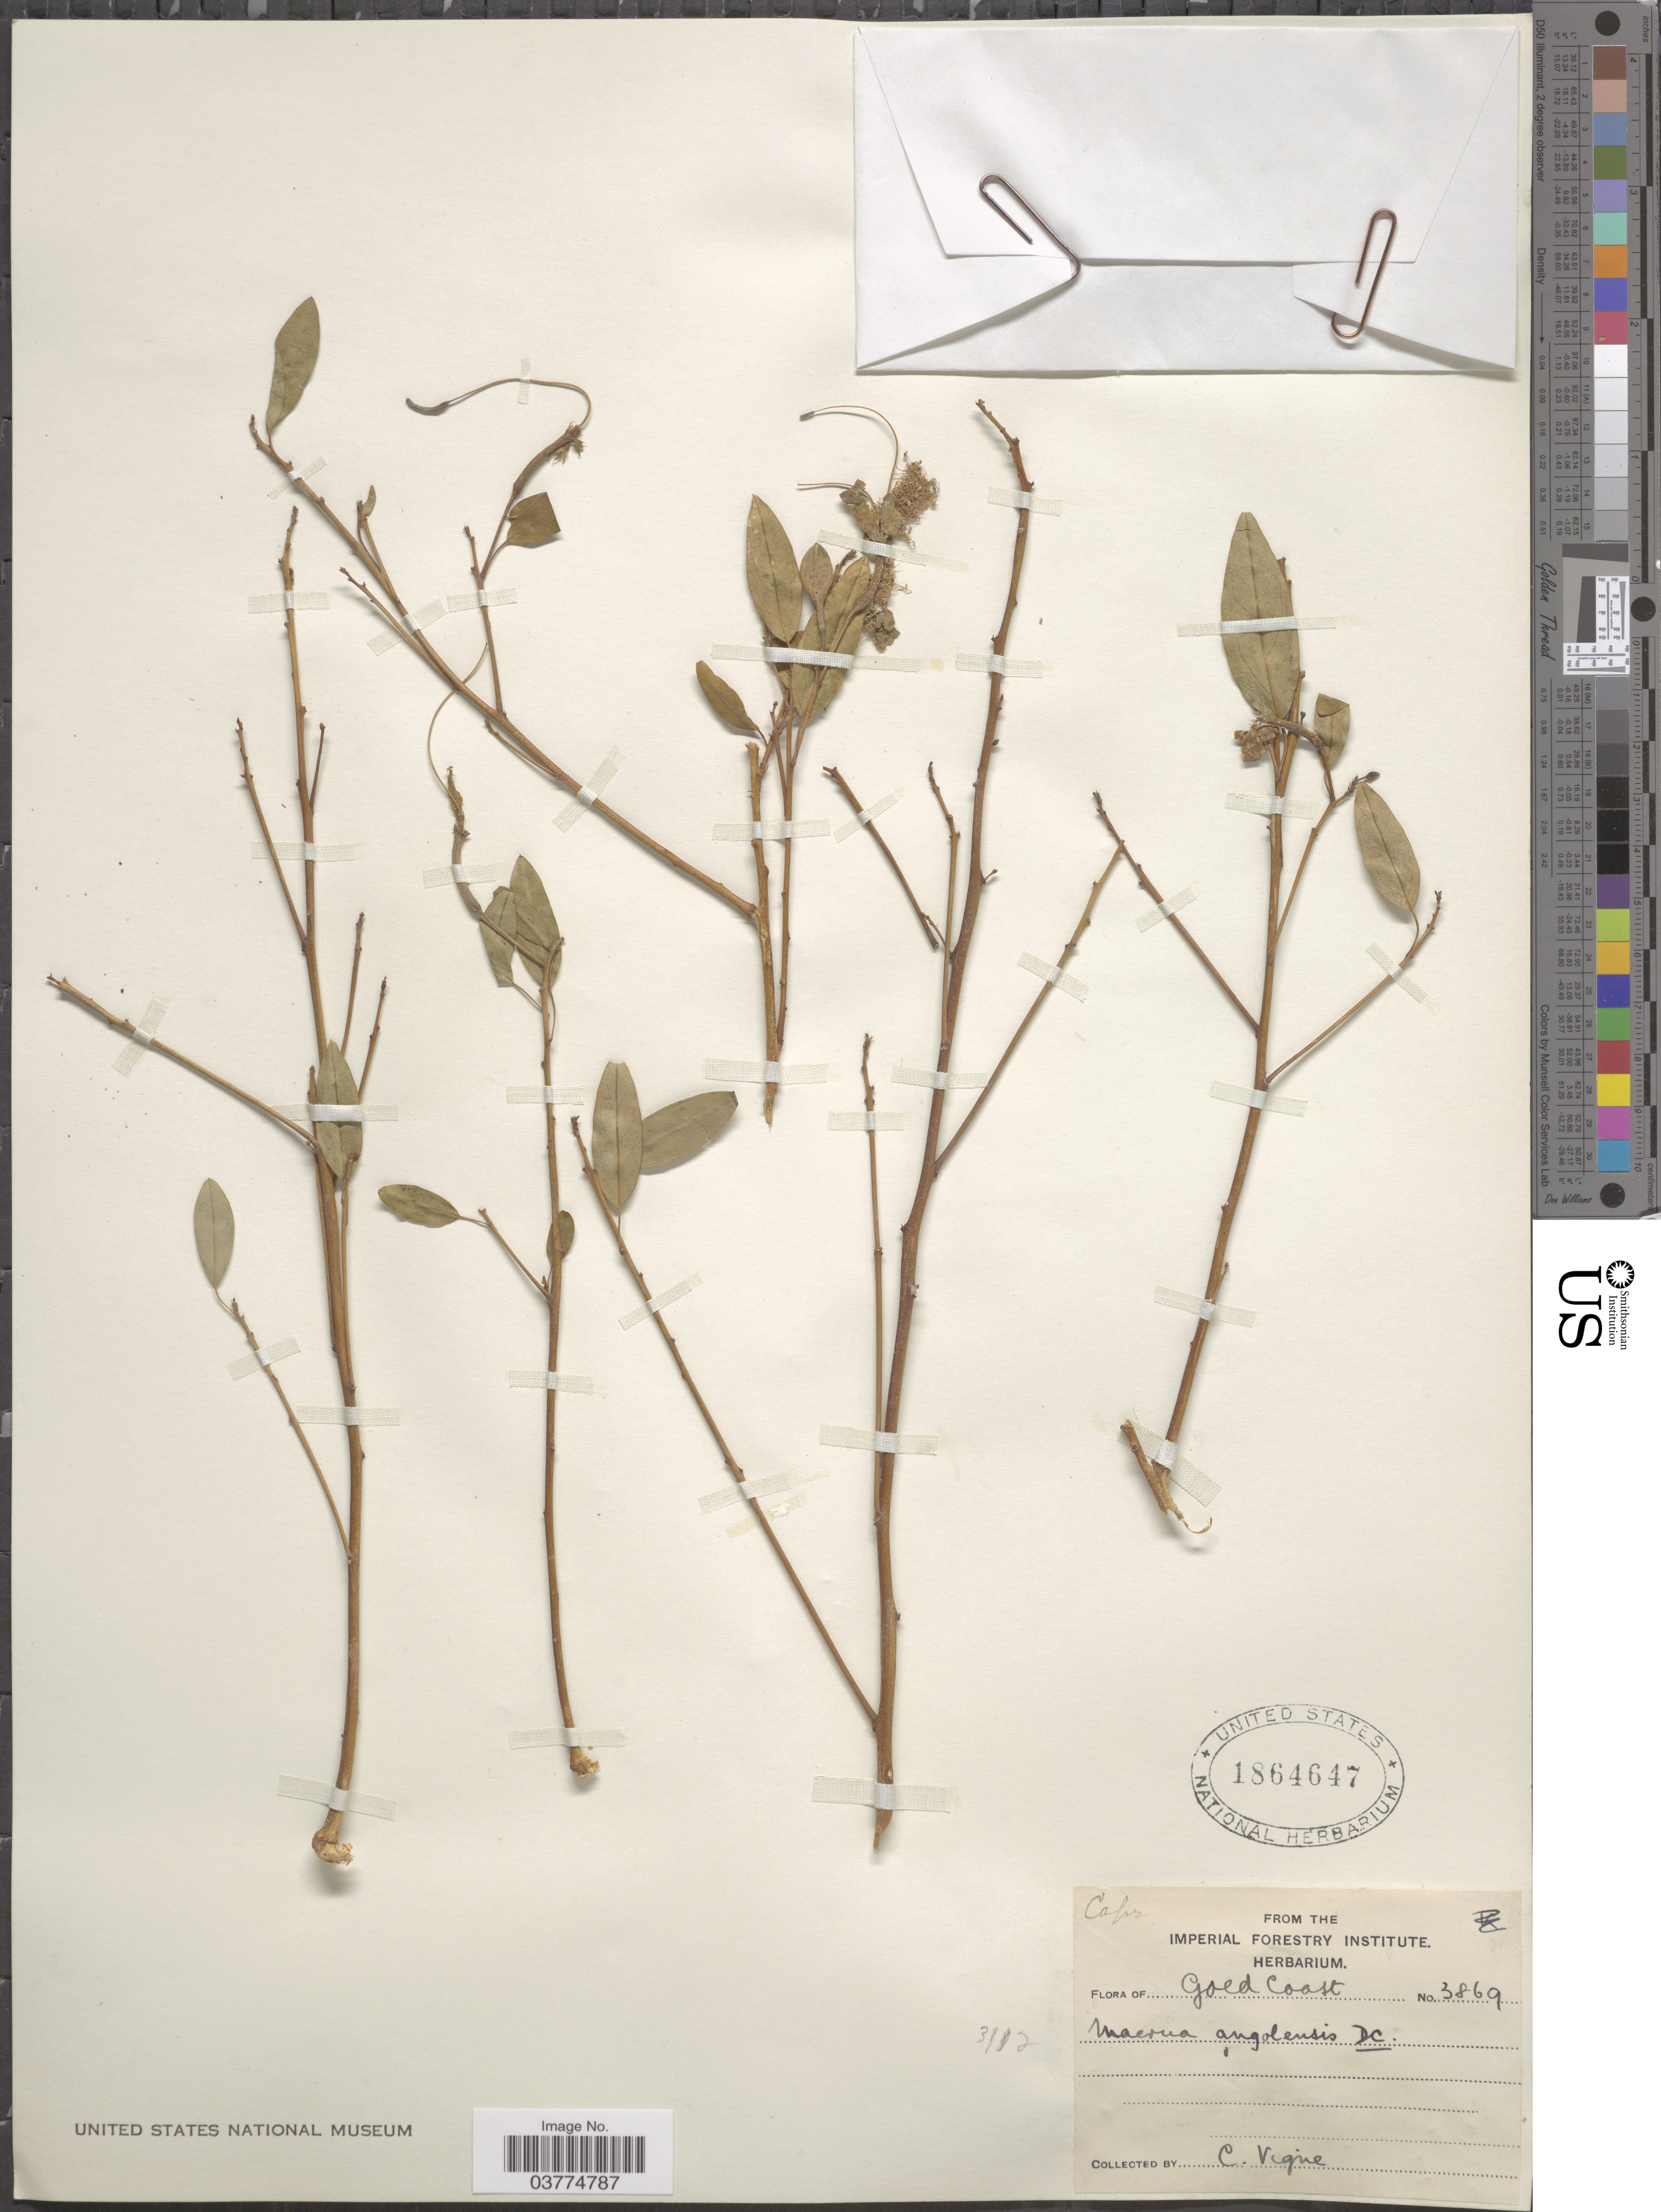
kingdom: Plantae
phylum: Tracheophyta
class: Magnoliopsida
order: Brassicales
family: Capparaceae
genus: Maerua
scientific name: Maerua angolensis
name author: DC.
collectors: C. Vigne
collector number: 3869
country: Ghana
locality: Gold Coast.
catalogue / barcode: US 1864647